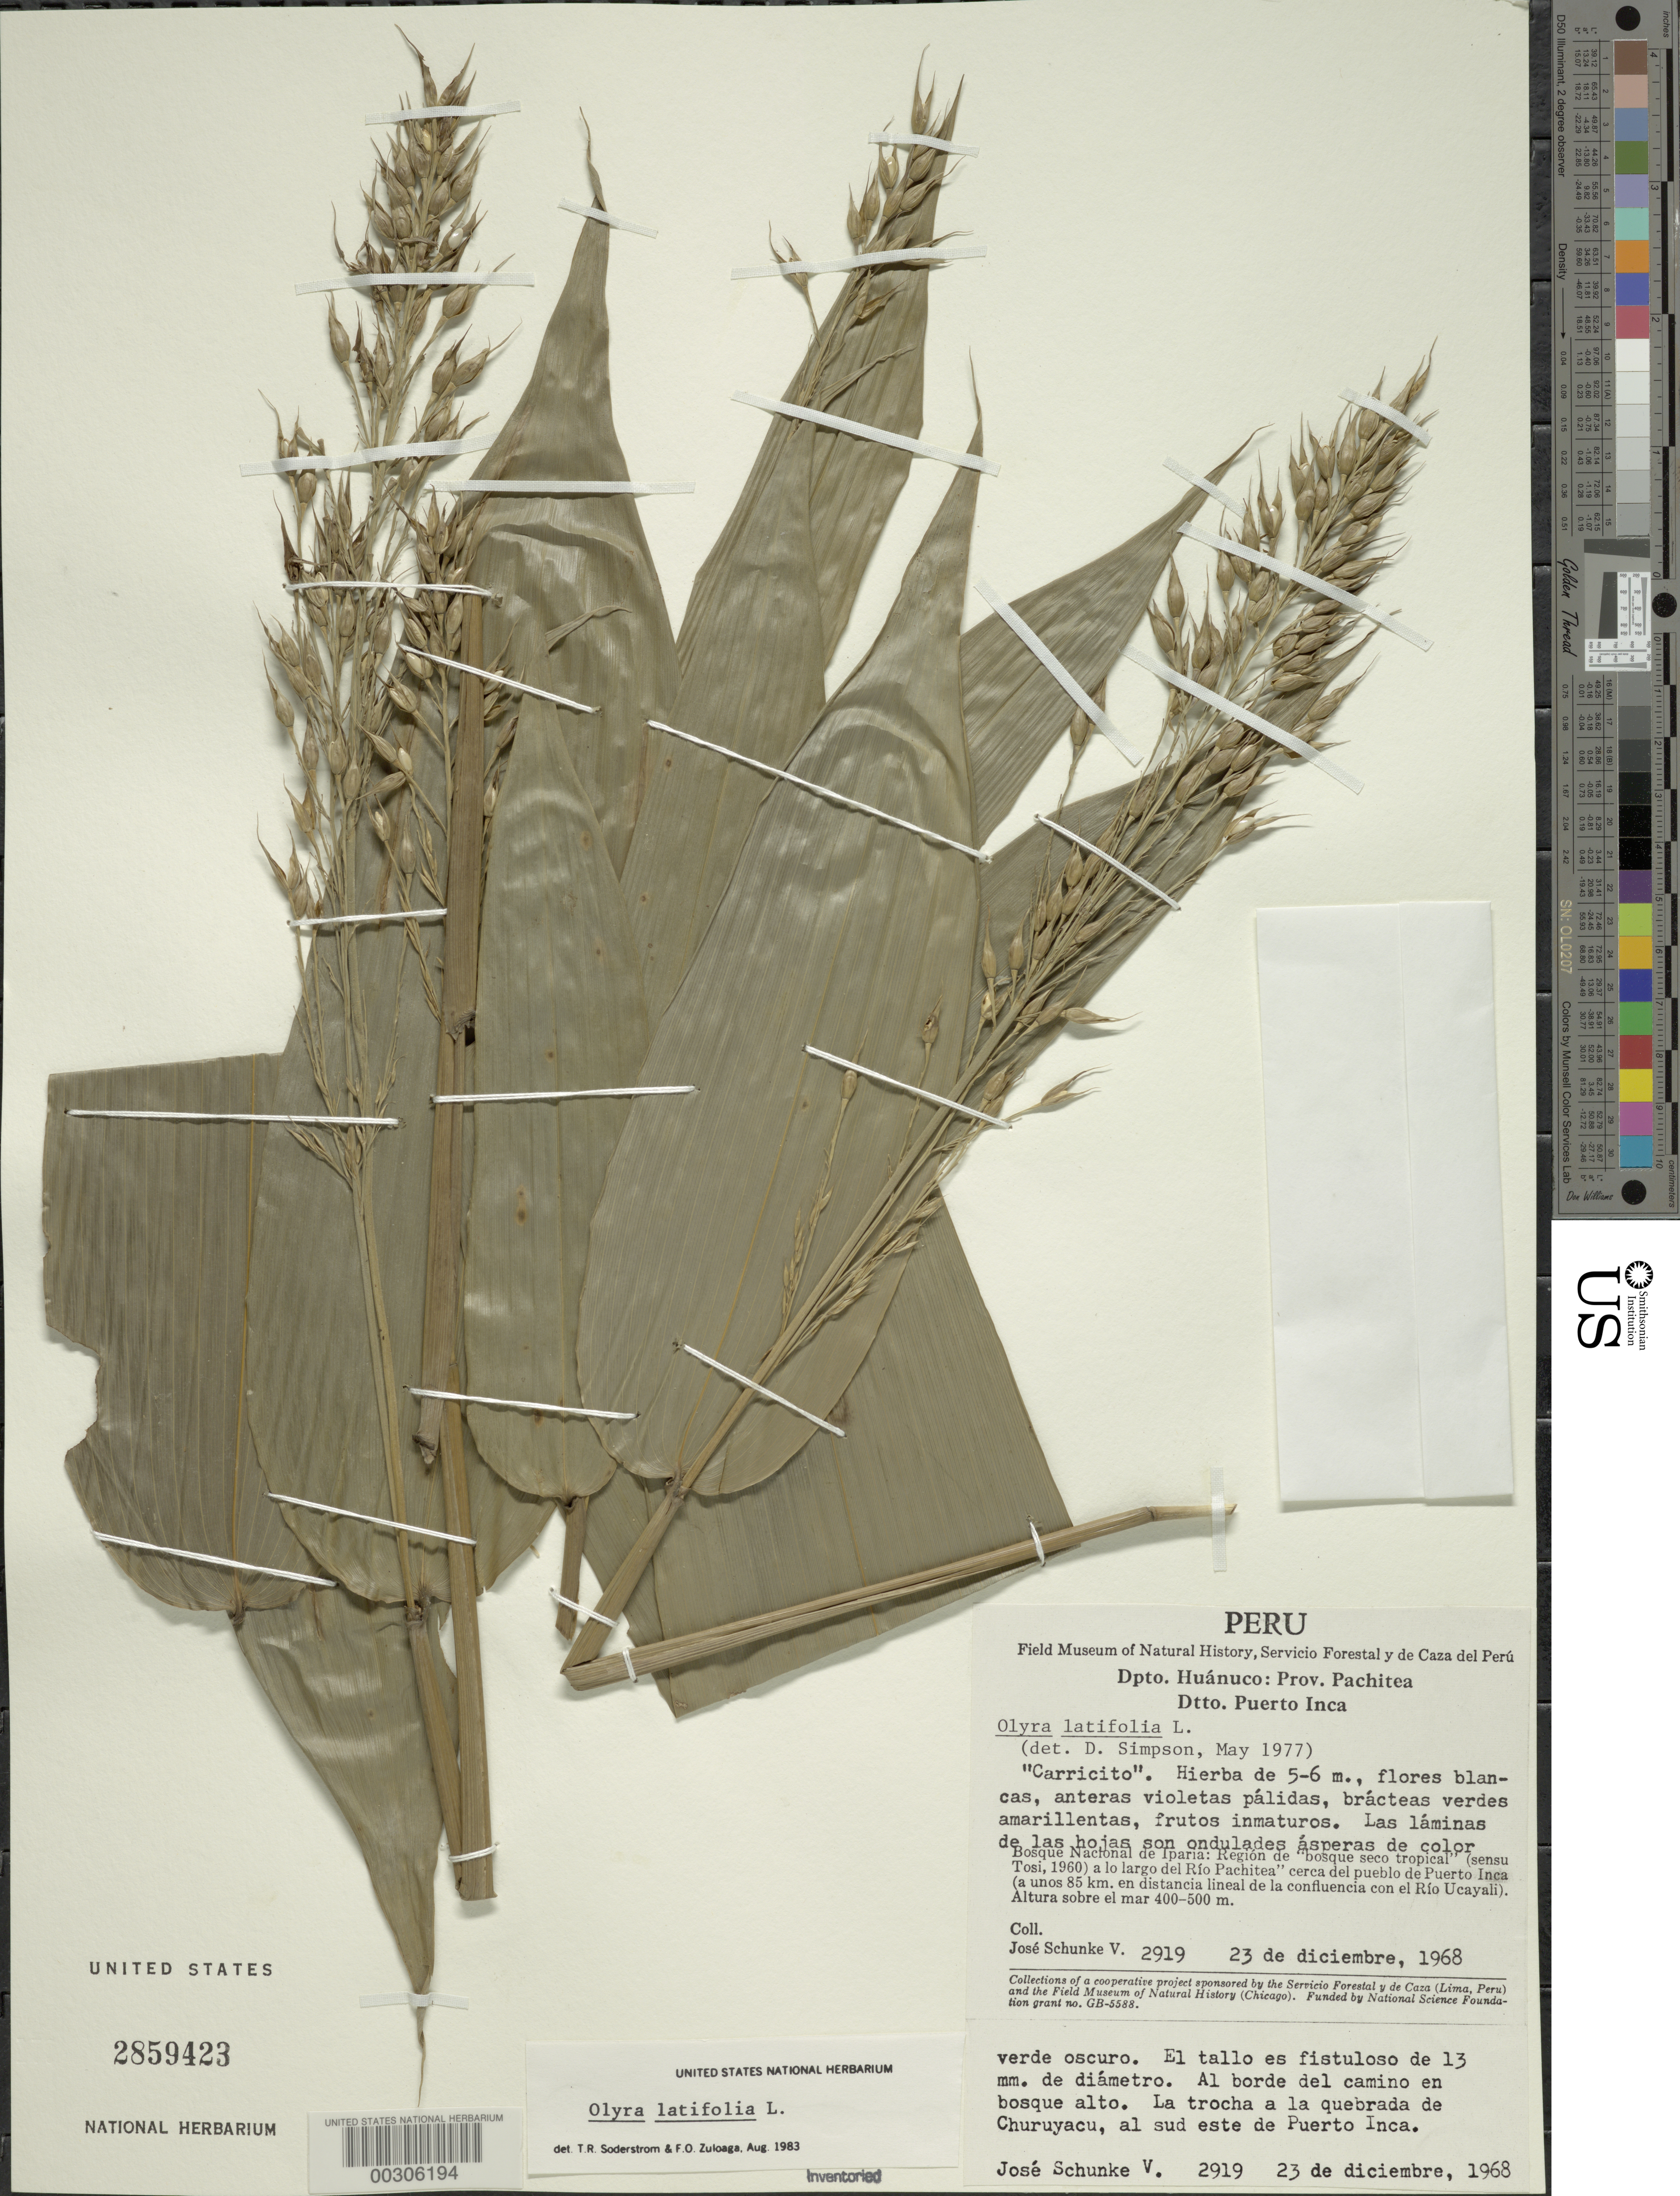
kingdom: Plantae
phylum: Tracheophyta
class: Liliopsida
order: Poales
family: Poaceae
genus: Olyra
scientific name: Olyra latifolia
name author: L.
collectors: J. Schunke Vigo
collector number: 2919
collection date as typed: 23 Dec 1968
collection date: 1968-12-23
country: Peru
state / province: Huánuco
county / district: Pachitea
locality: Puerto inca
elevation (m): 400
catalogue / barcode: US 2859423